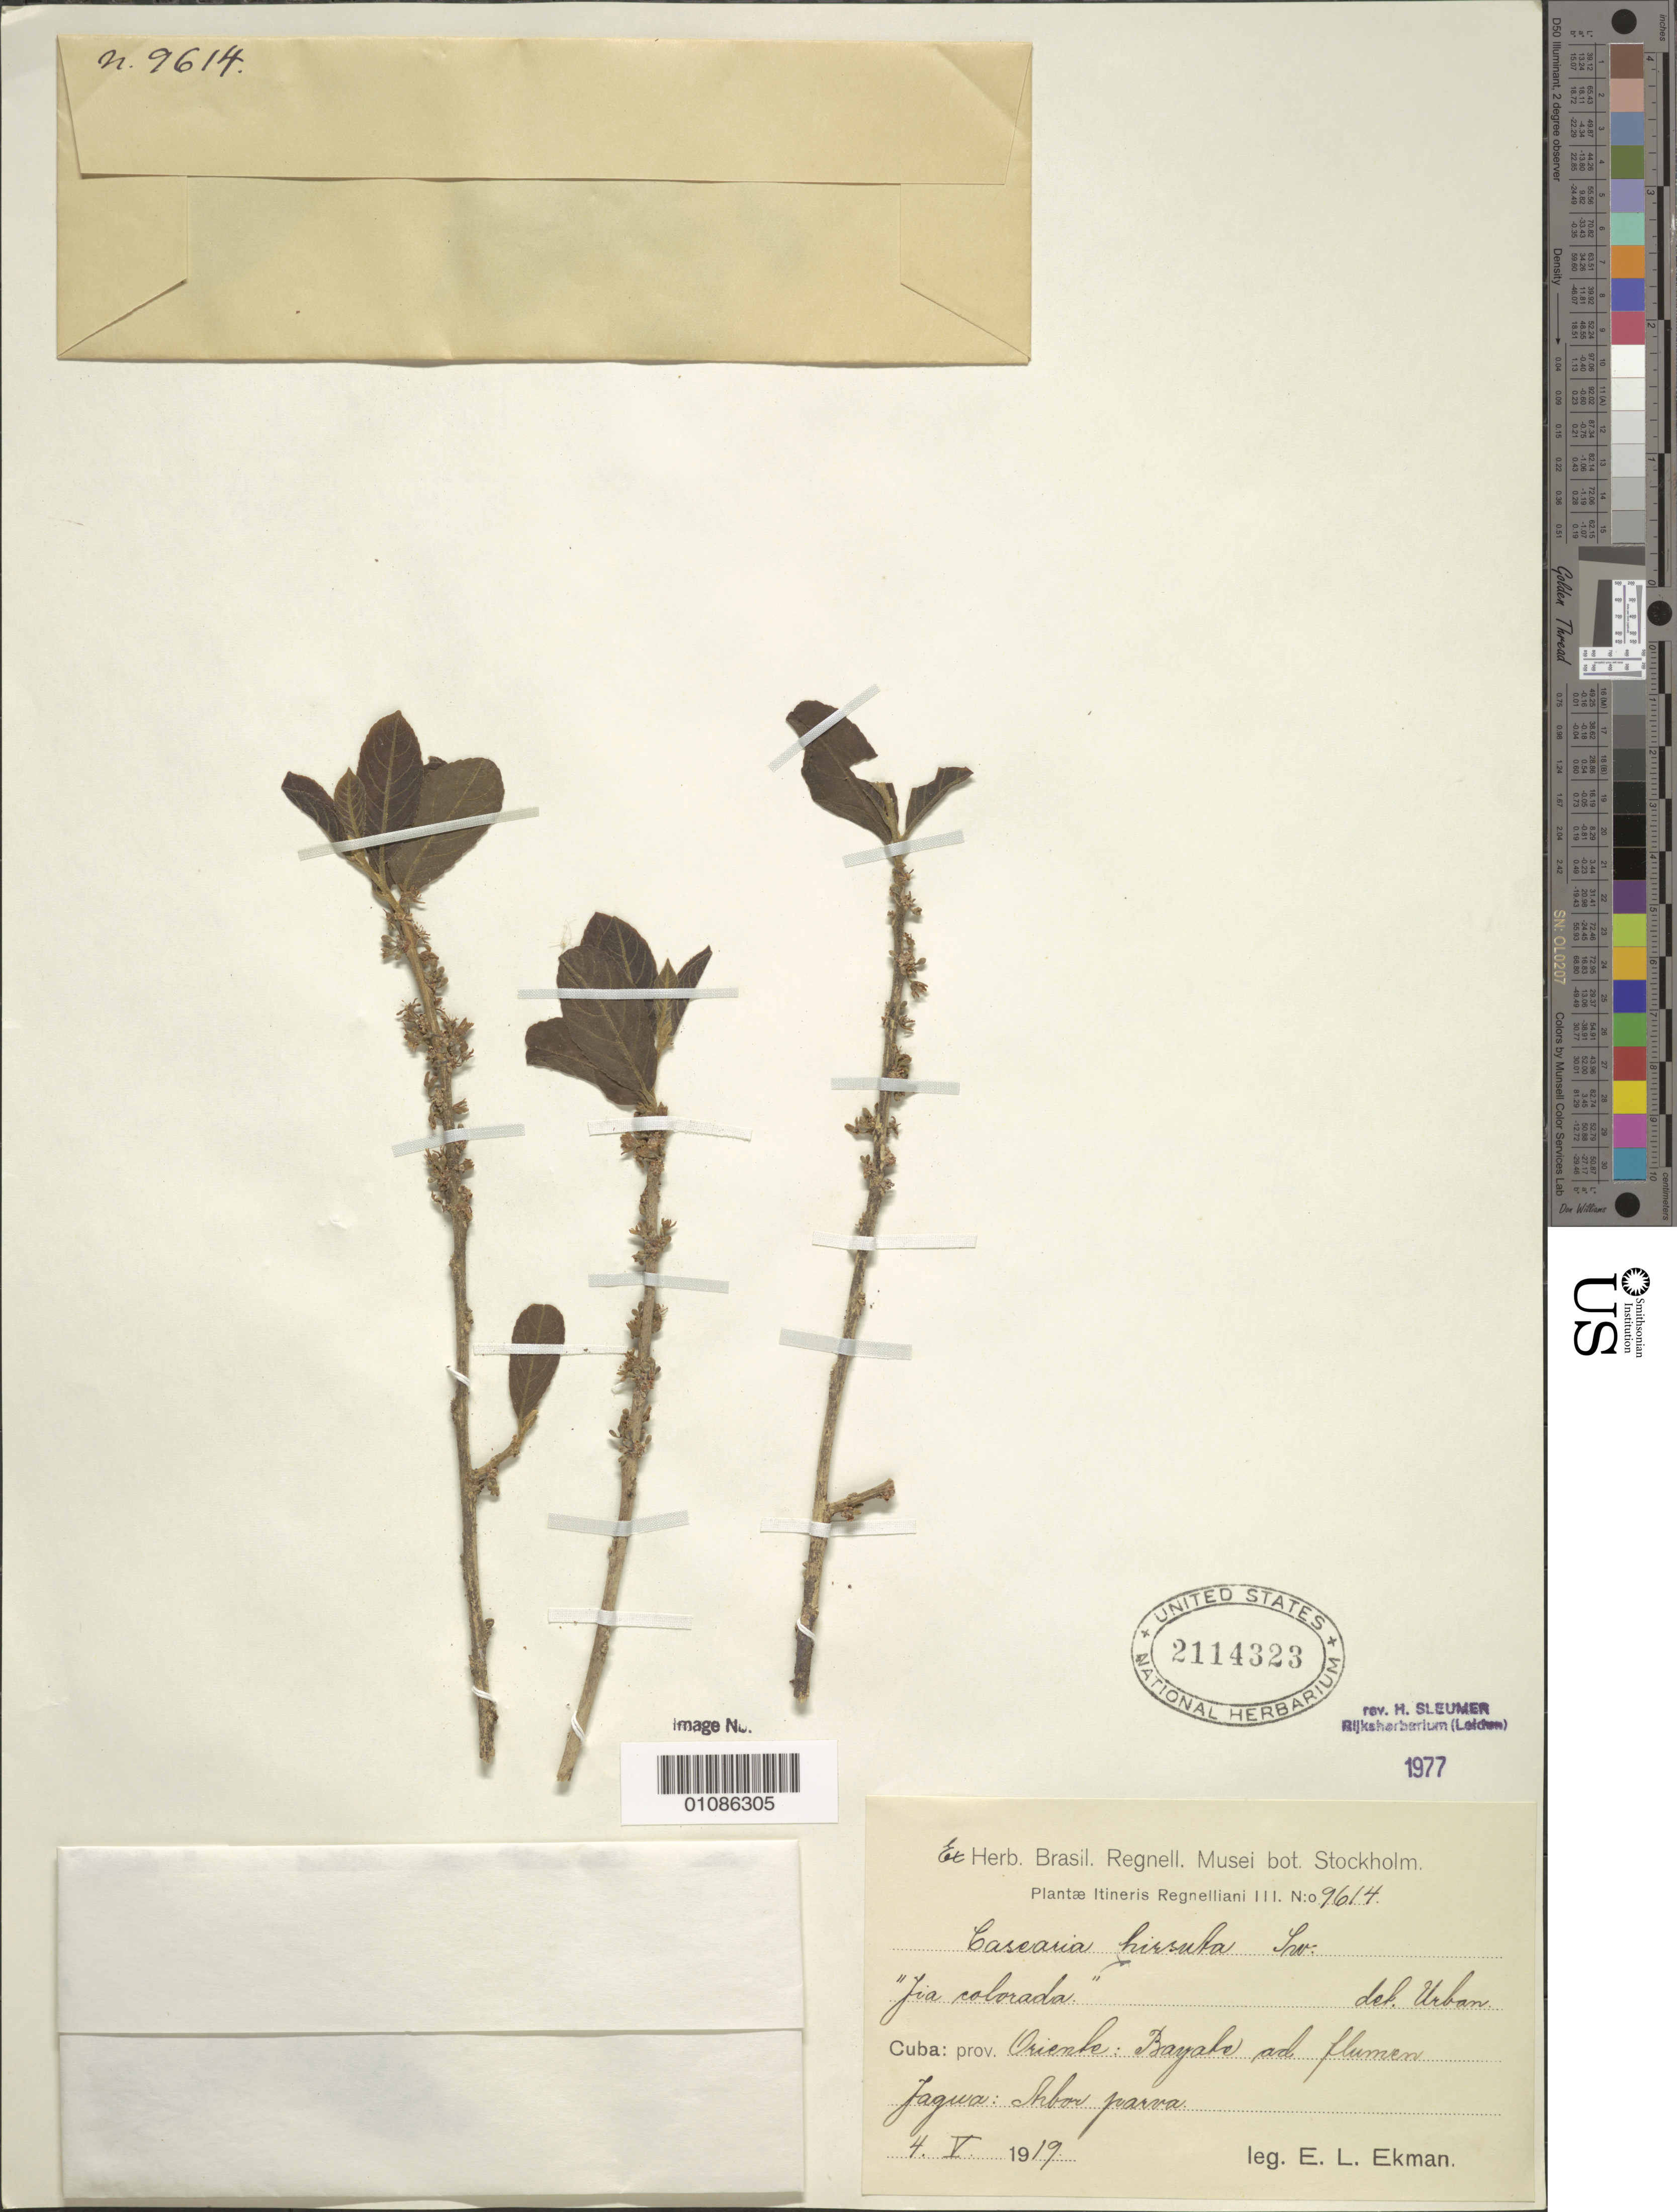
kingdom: Plantae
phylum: Tracheophyta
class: Magnoliopsida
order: Malpighiales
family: Salicaceae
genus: Casearia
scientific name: Casearia hirsuta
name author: Sw.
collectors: E. L. Ekman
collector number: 9614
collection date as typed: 04 Apr 1919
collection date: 1919-04-04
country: Cuba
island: Cuba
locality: Oriente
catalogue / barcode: US 2114324